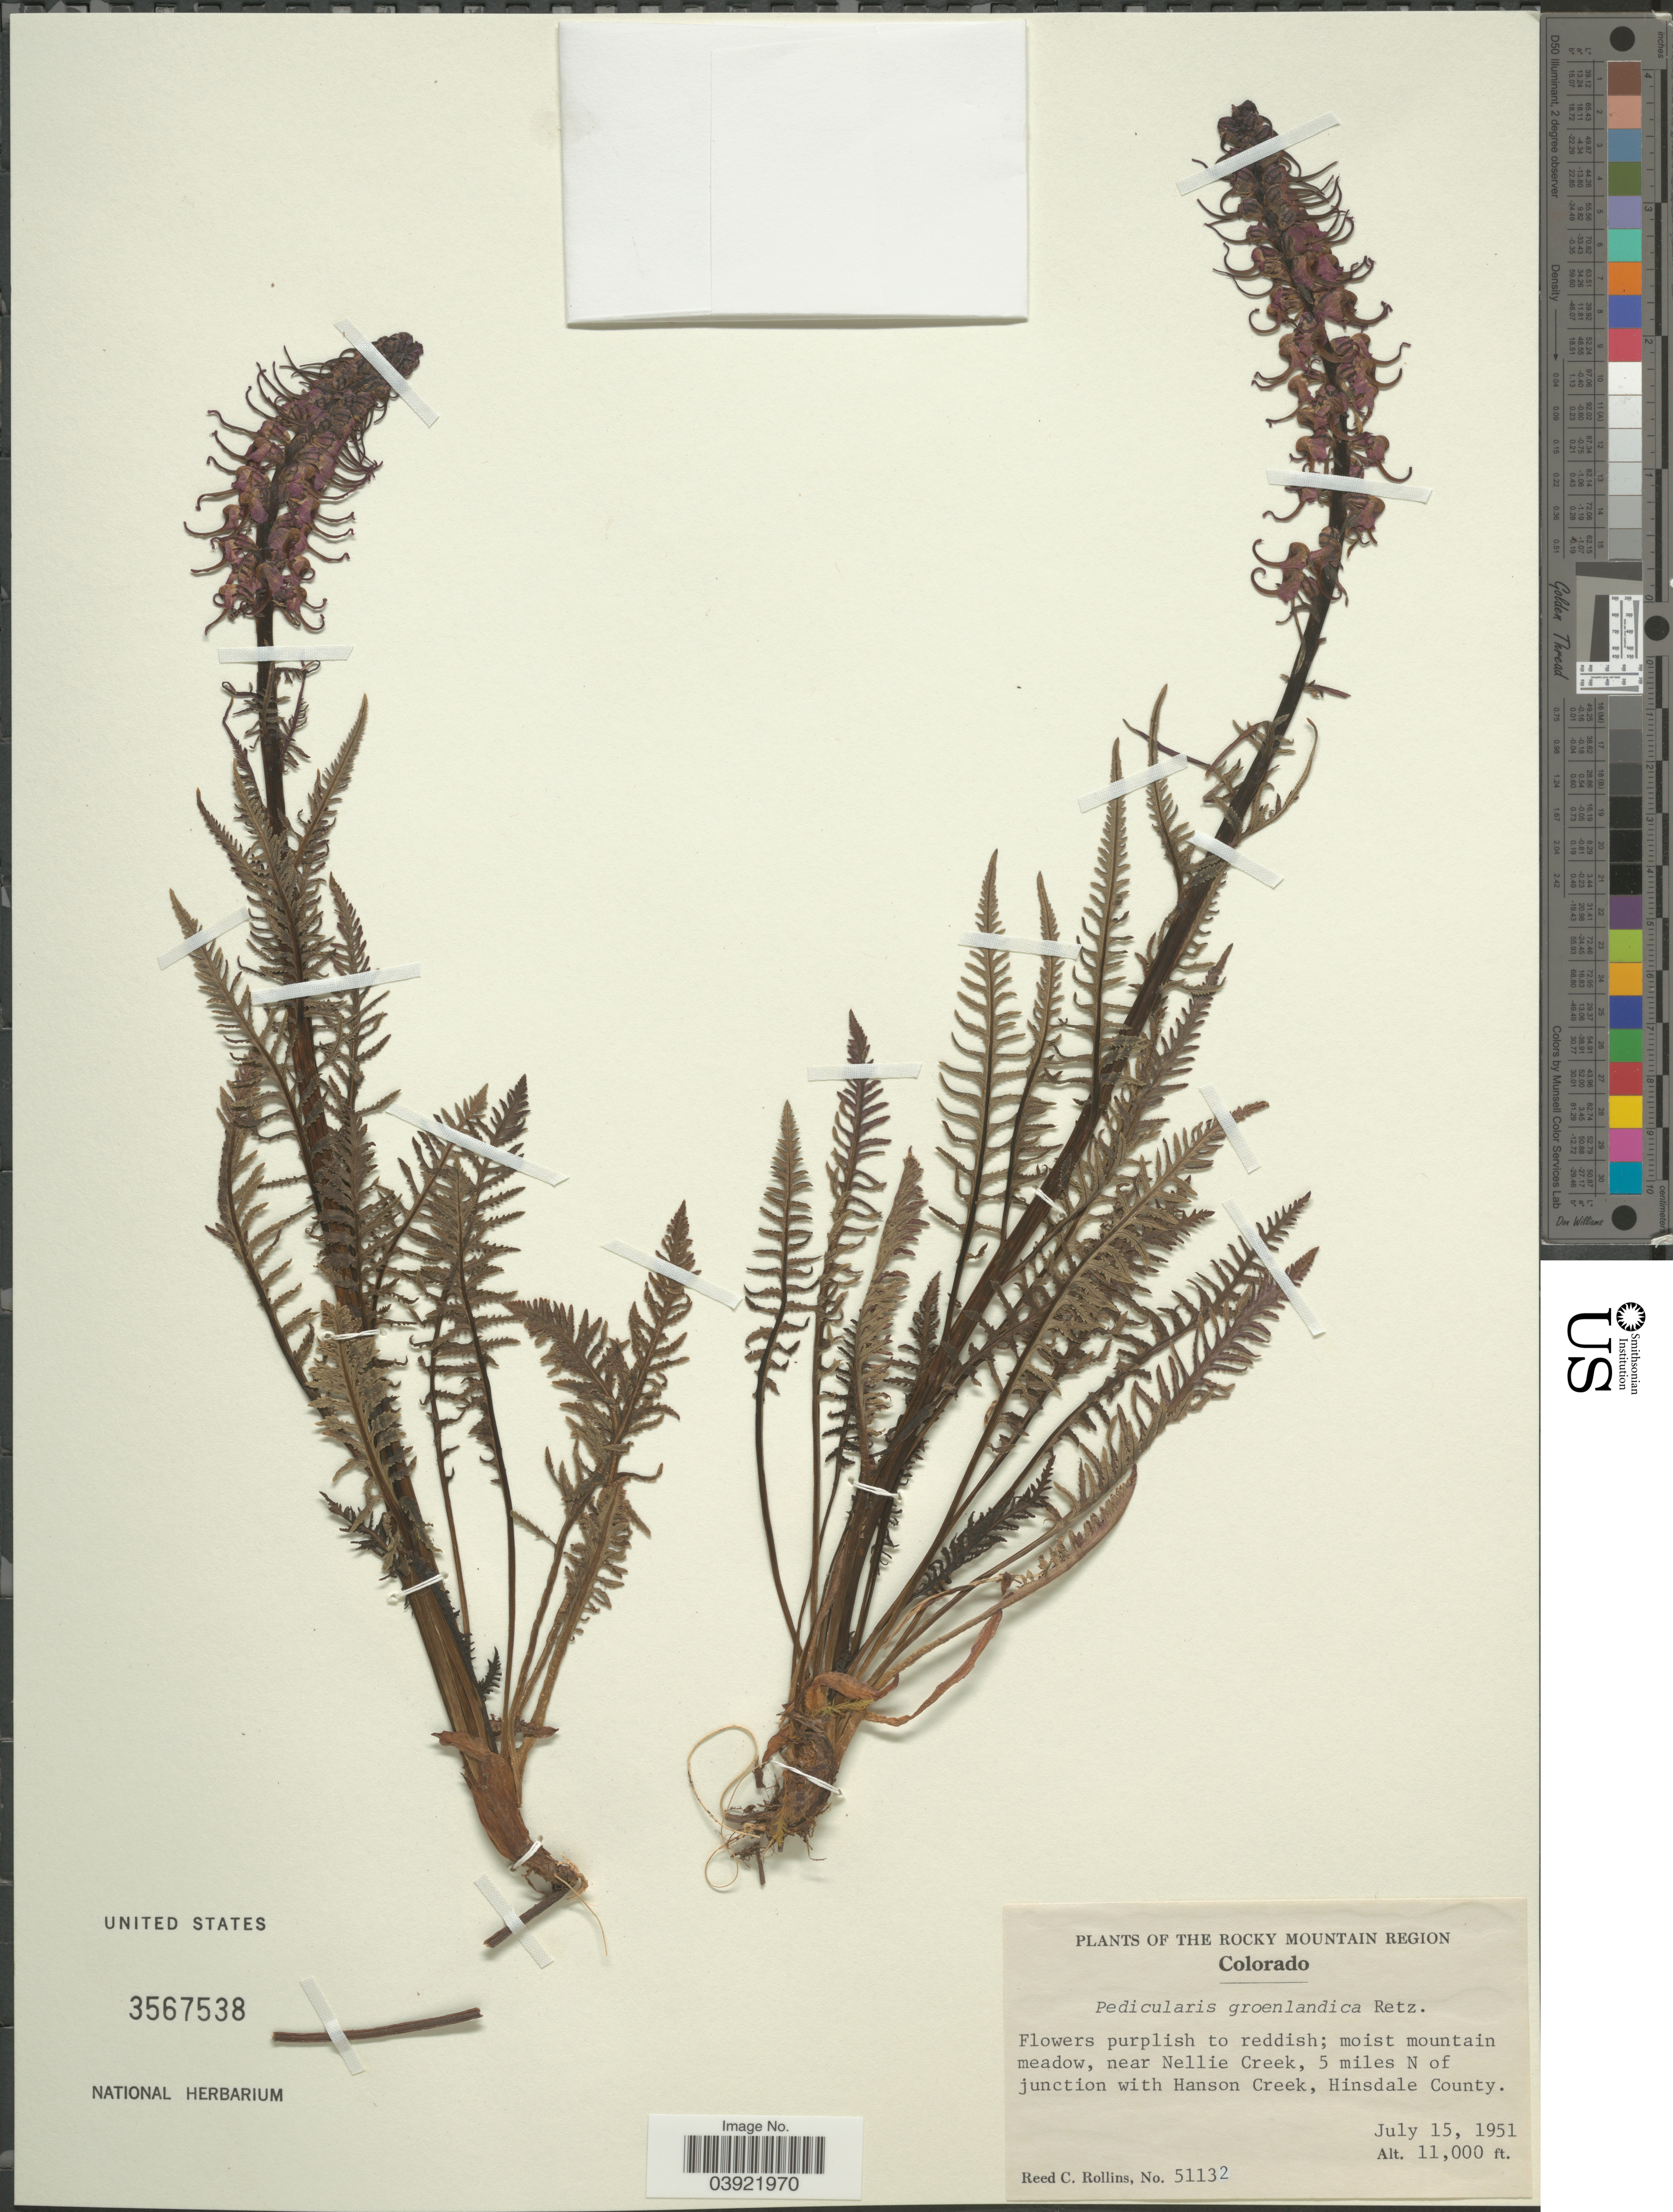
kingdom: Plantae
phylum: Tracheophyta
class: Magnoliopsida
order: Lamiales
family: Orobanchaceae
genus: Pedicularis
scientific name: Pedicularis groenlandica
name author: Retz.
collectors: R. C. Rollins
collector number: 51132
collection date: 1951-07-15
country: United States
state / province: Colorado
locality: The Rocky Mountain Region. Moist mountain meadow, near Nellie Creek, 5 miles N of junction with Hanson Creek, Hinsdale County.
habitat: moist mountain meadow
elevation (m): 3353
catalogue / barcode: US 3567538